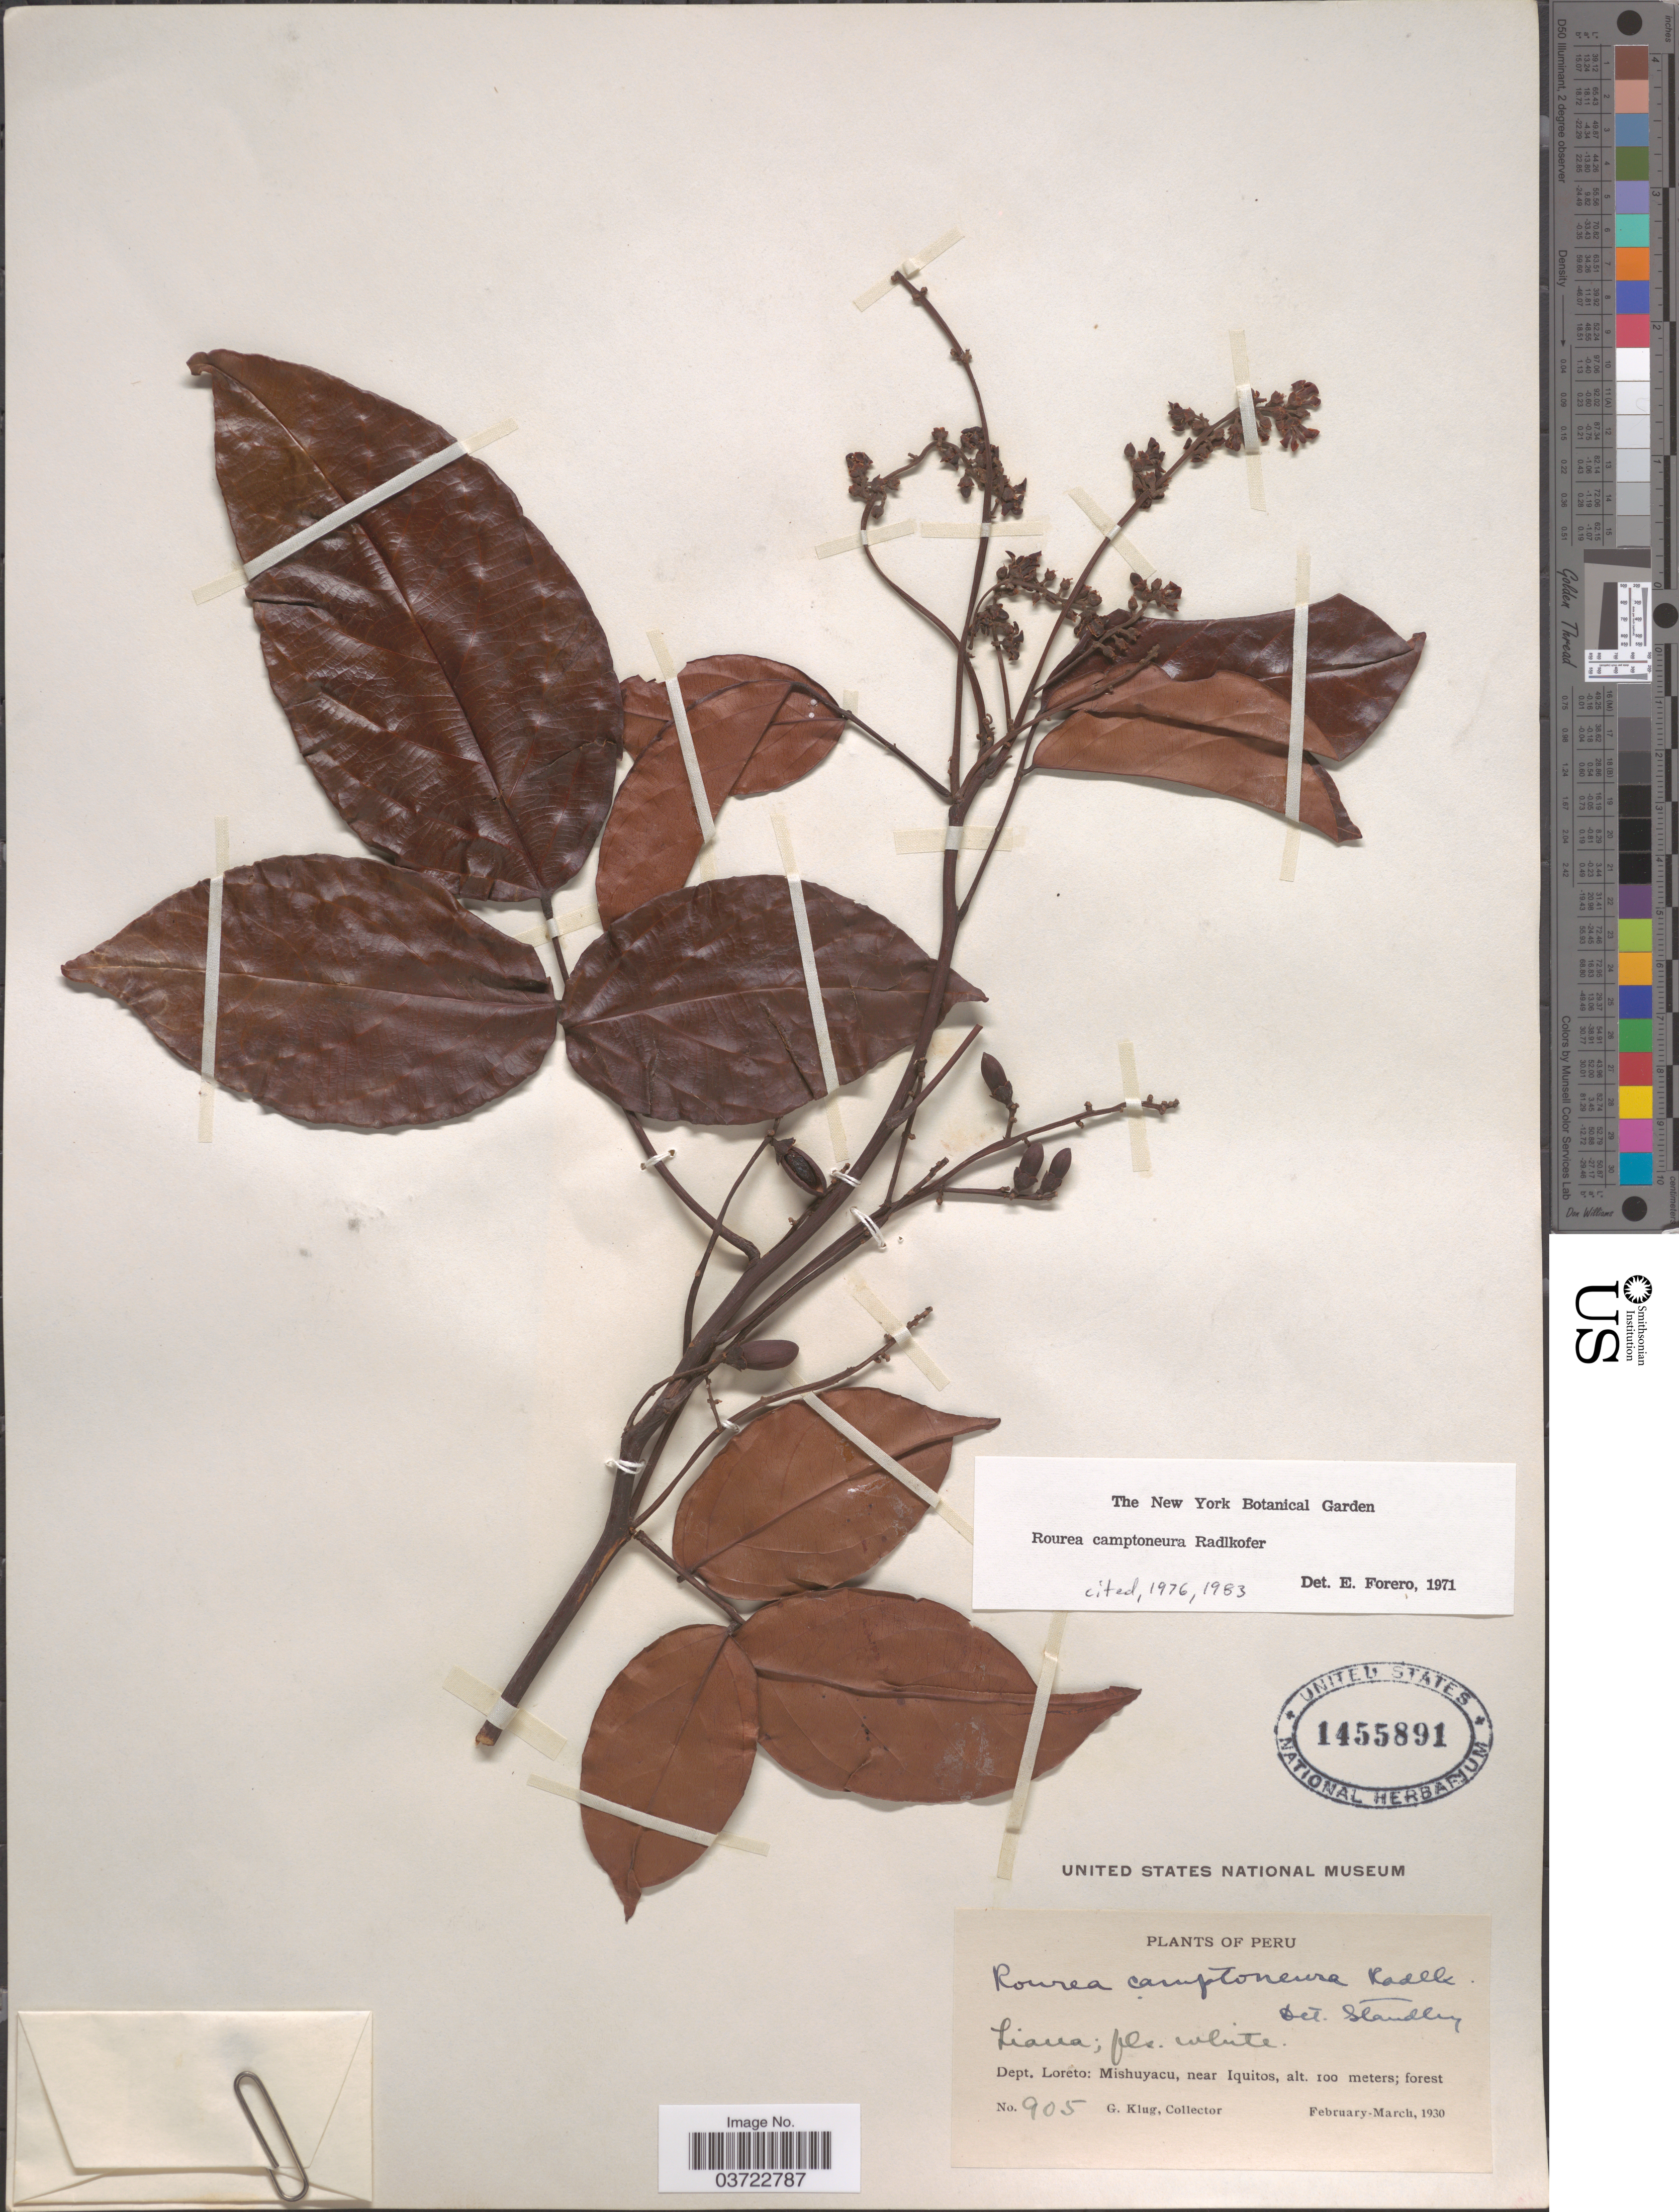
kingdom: Plantae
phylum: Tracheophyta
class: Magnoliopsida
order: Oxalidales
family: Connaraceae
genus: Rourea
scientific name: Rourea camptoneura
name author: Radlk.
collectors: G. Klug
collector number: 905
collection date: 1930-02/1930-03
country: Peru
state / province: Loreto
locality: Dept. Loreto: Mishuyacu, near Iquitos.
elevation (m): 100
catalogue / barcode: US 1455891